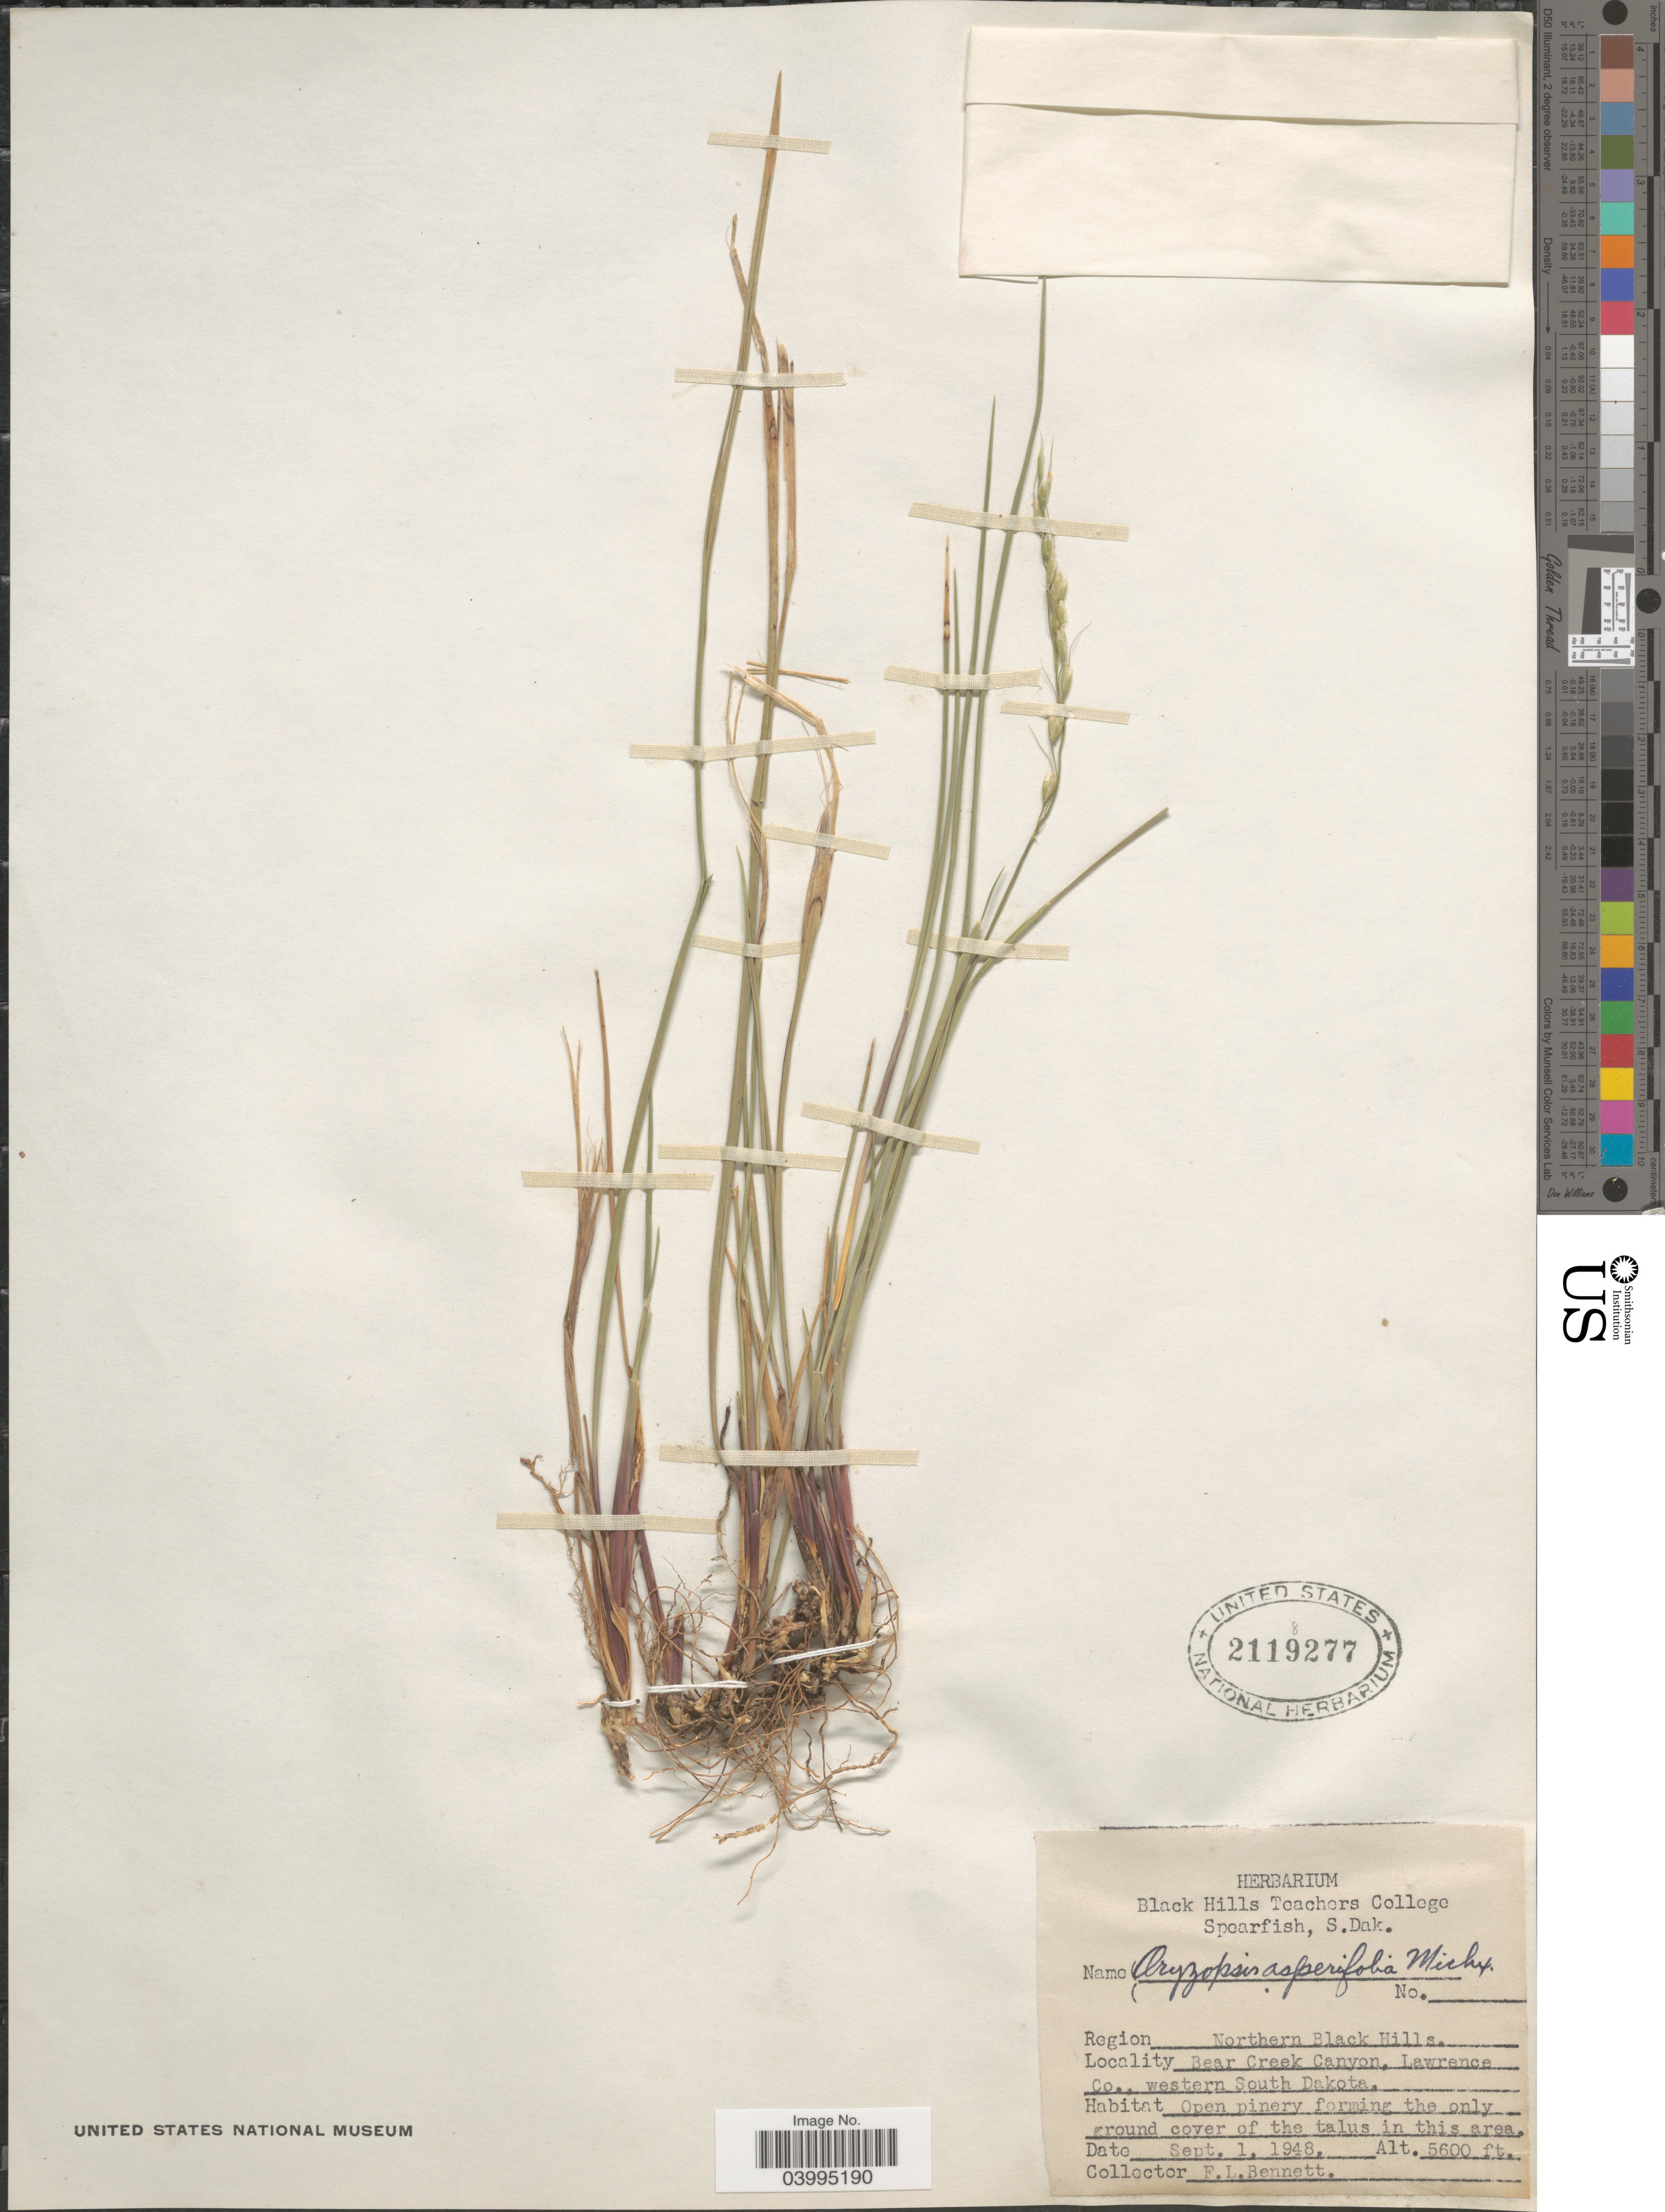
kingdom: Plantae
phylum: Tracheophyta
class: Liliopsida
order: Poales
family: Poaceae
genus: Oryzopsis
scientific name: Oryzopsis asperifolia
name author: Michx.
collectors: F. Bennett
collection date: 1948-09-01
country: United States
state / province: South Dakota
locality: Region Northern Black Hills. Bear Creek Canyon, Lawrence Co., western South Dakota.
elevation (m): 1707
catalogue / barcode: US 2119277